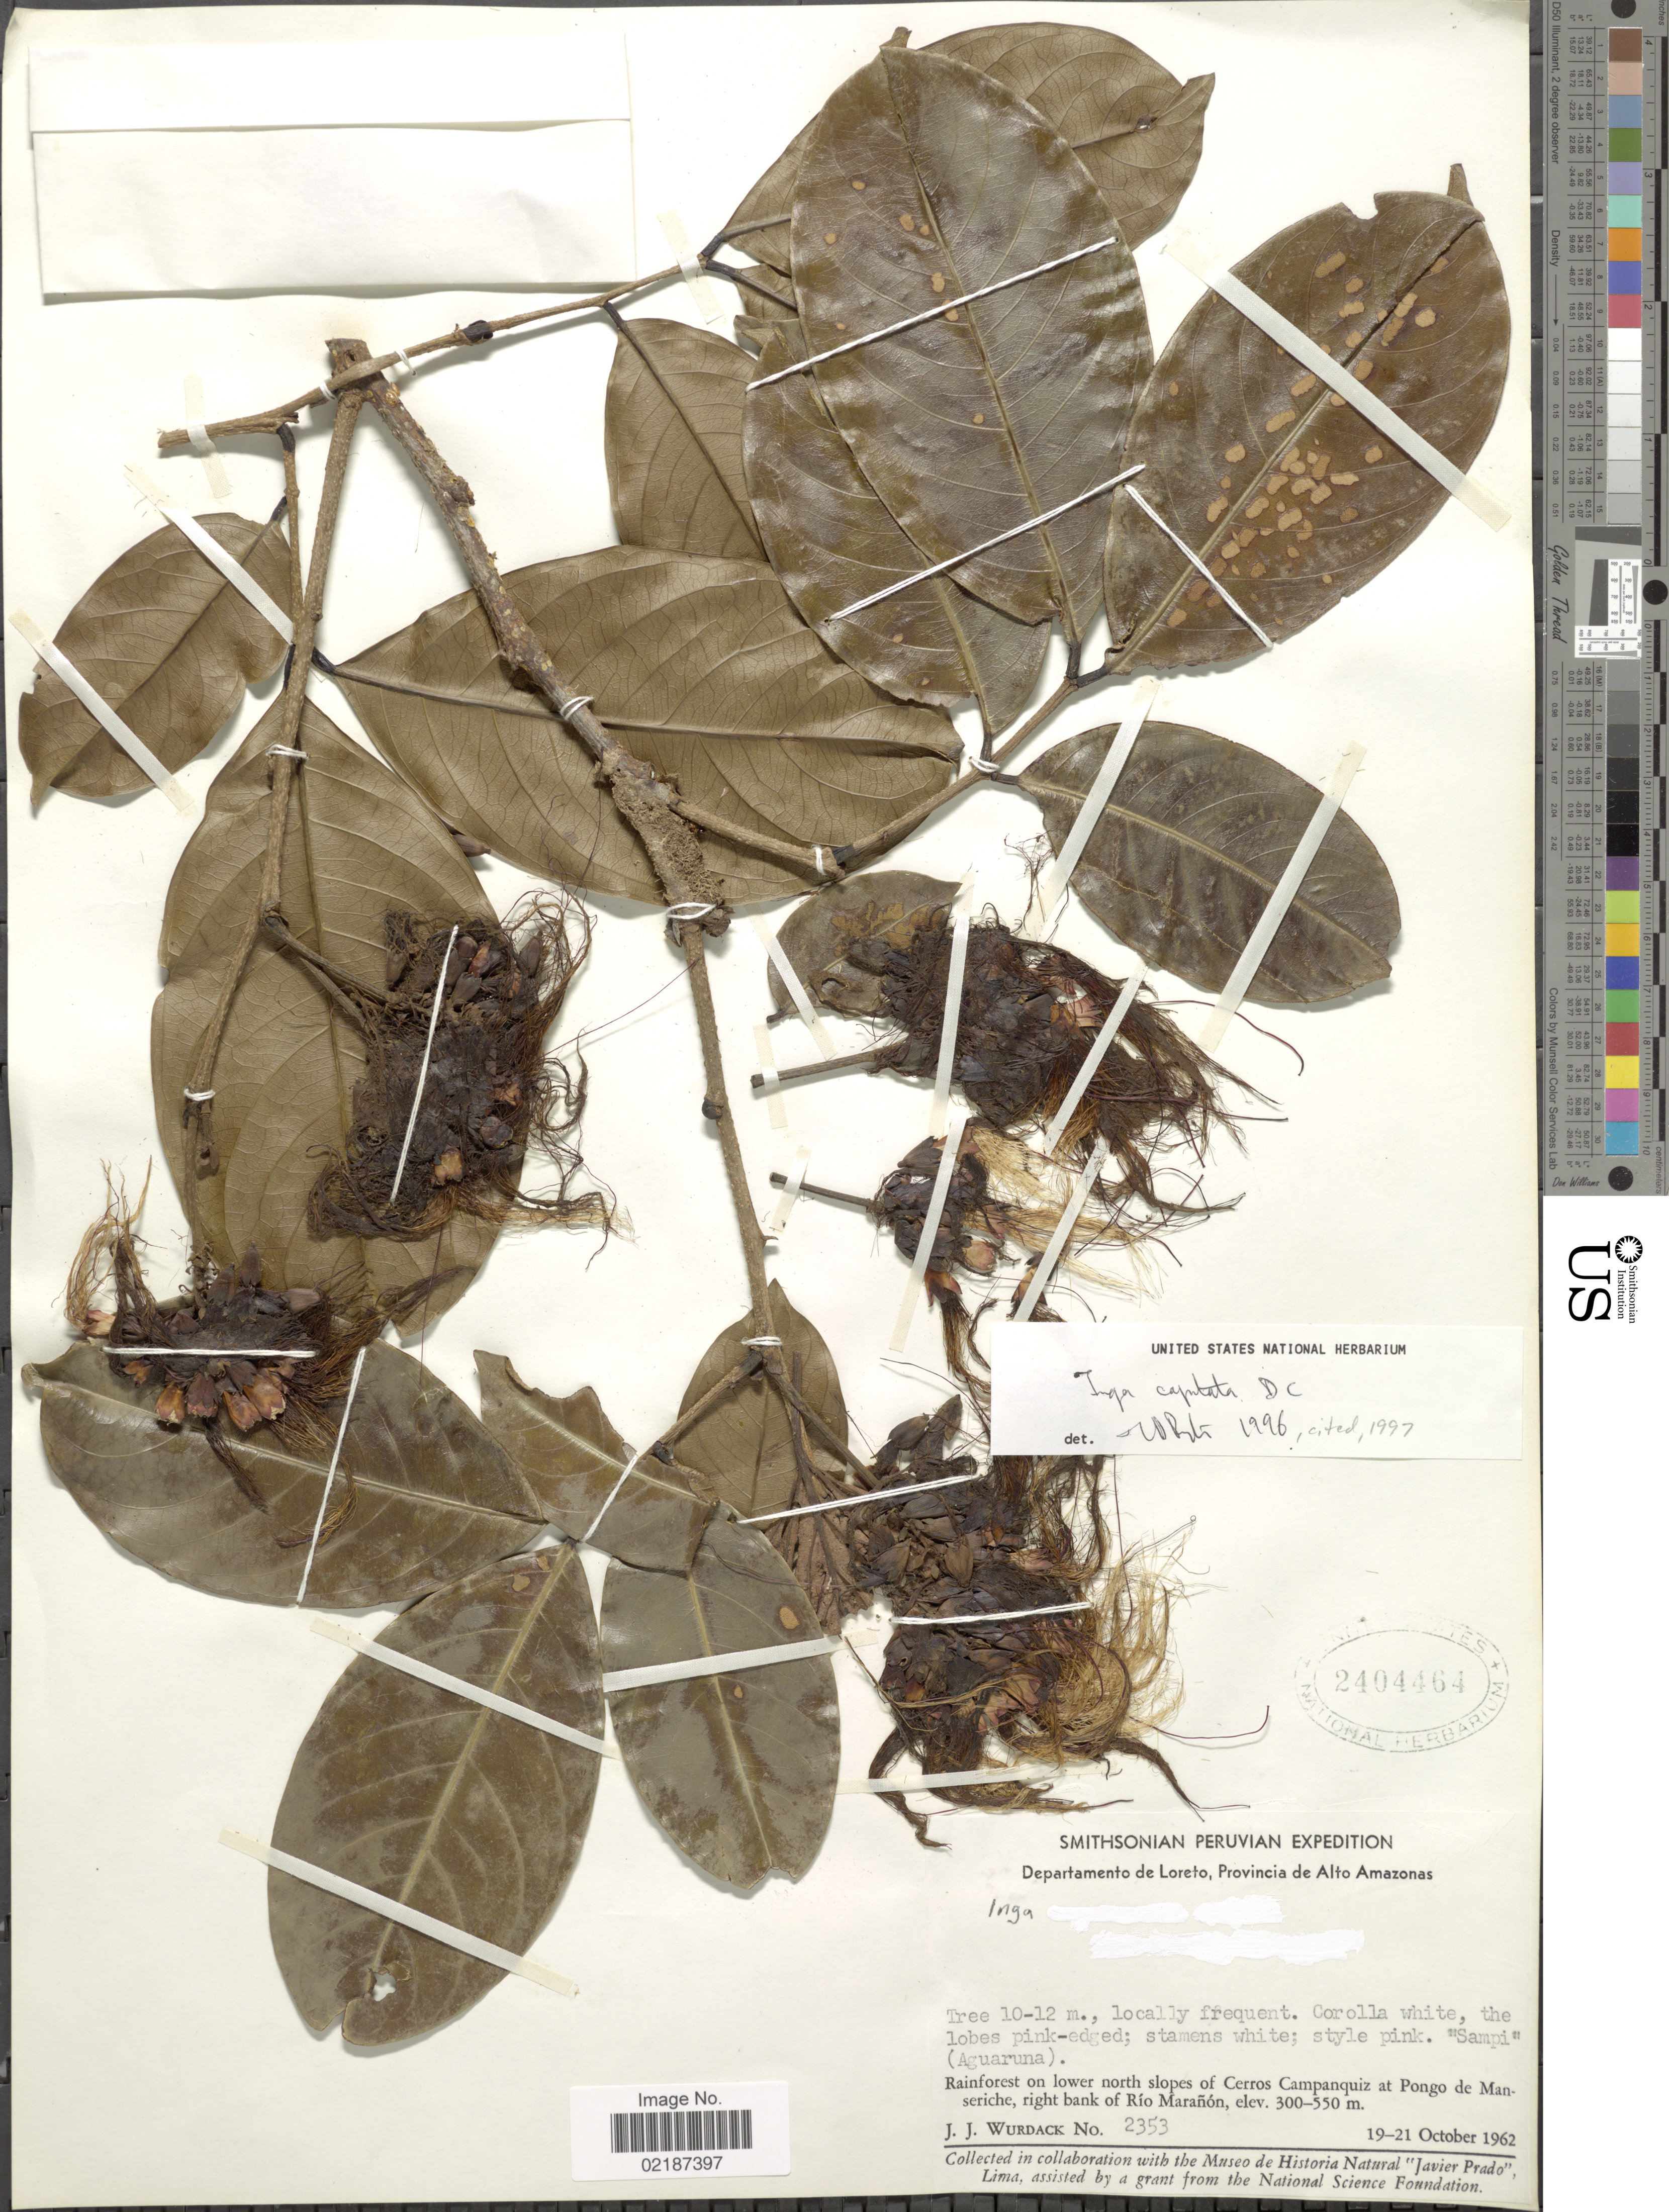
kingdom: Plantae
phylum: Tracheophyta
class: Magnoliopsida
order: Fabales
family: Fabaceae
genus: Inga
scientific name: Inga capitata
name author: Desv.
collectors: J. J. Wurdack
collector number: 2353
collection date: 1962-10-19/1962-10-21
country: Peru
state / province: Loreto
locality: Provincia de Alto Amazonas, rainforest on lower north slopes of Cerro Campanquiz at Pongo de Manseriche, right bank of Río Marañón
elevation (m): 300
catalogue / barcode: US 2404464